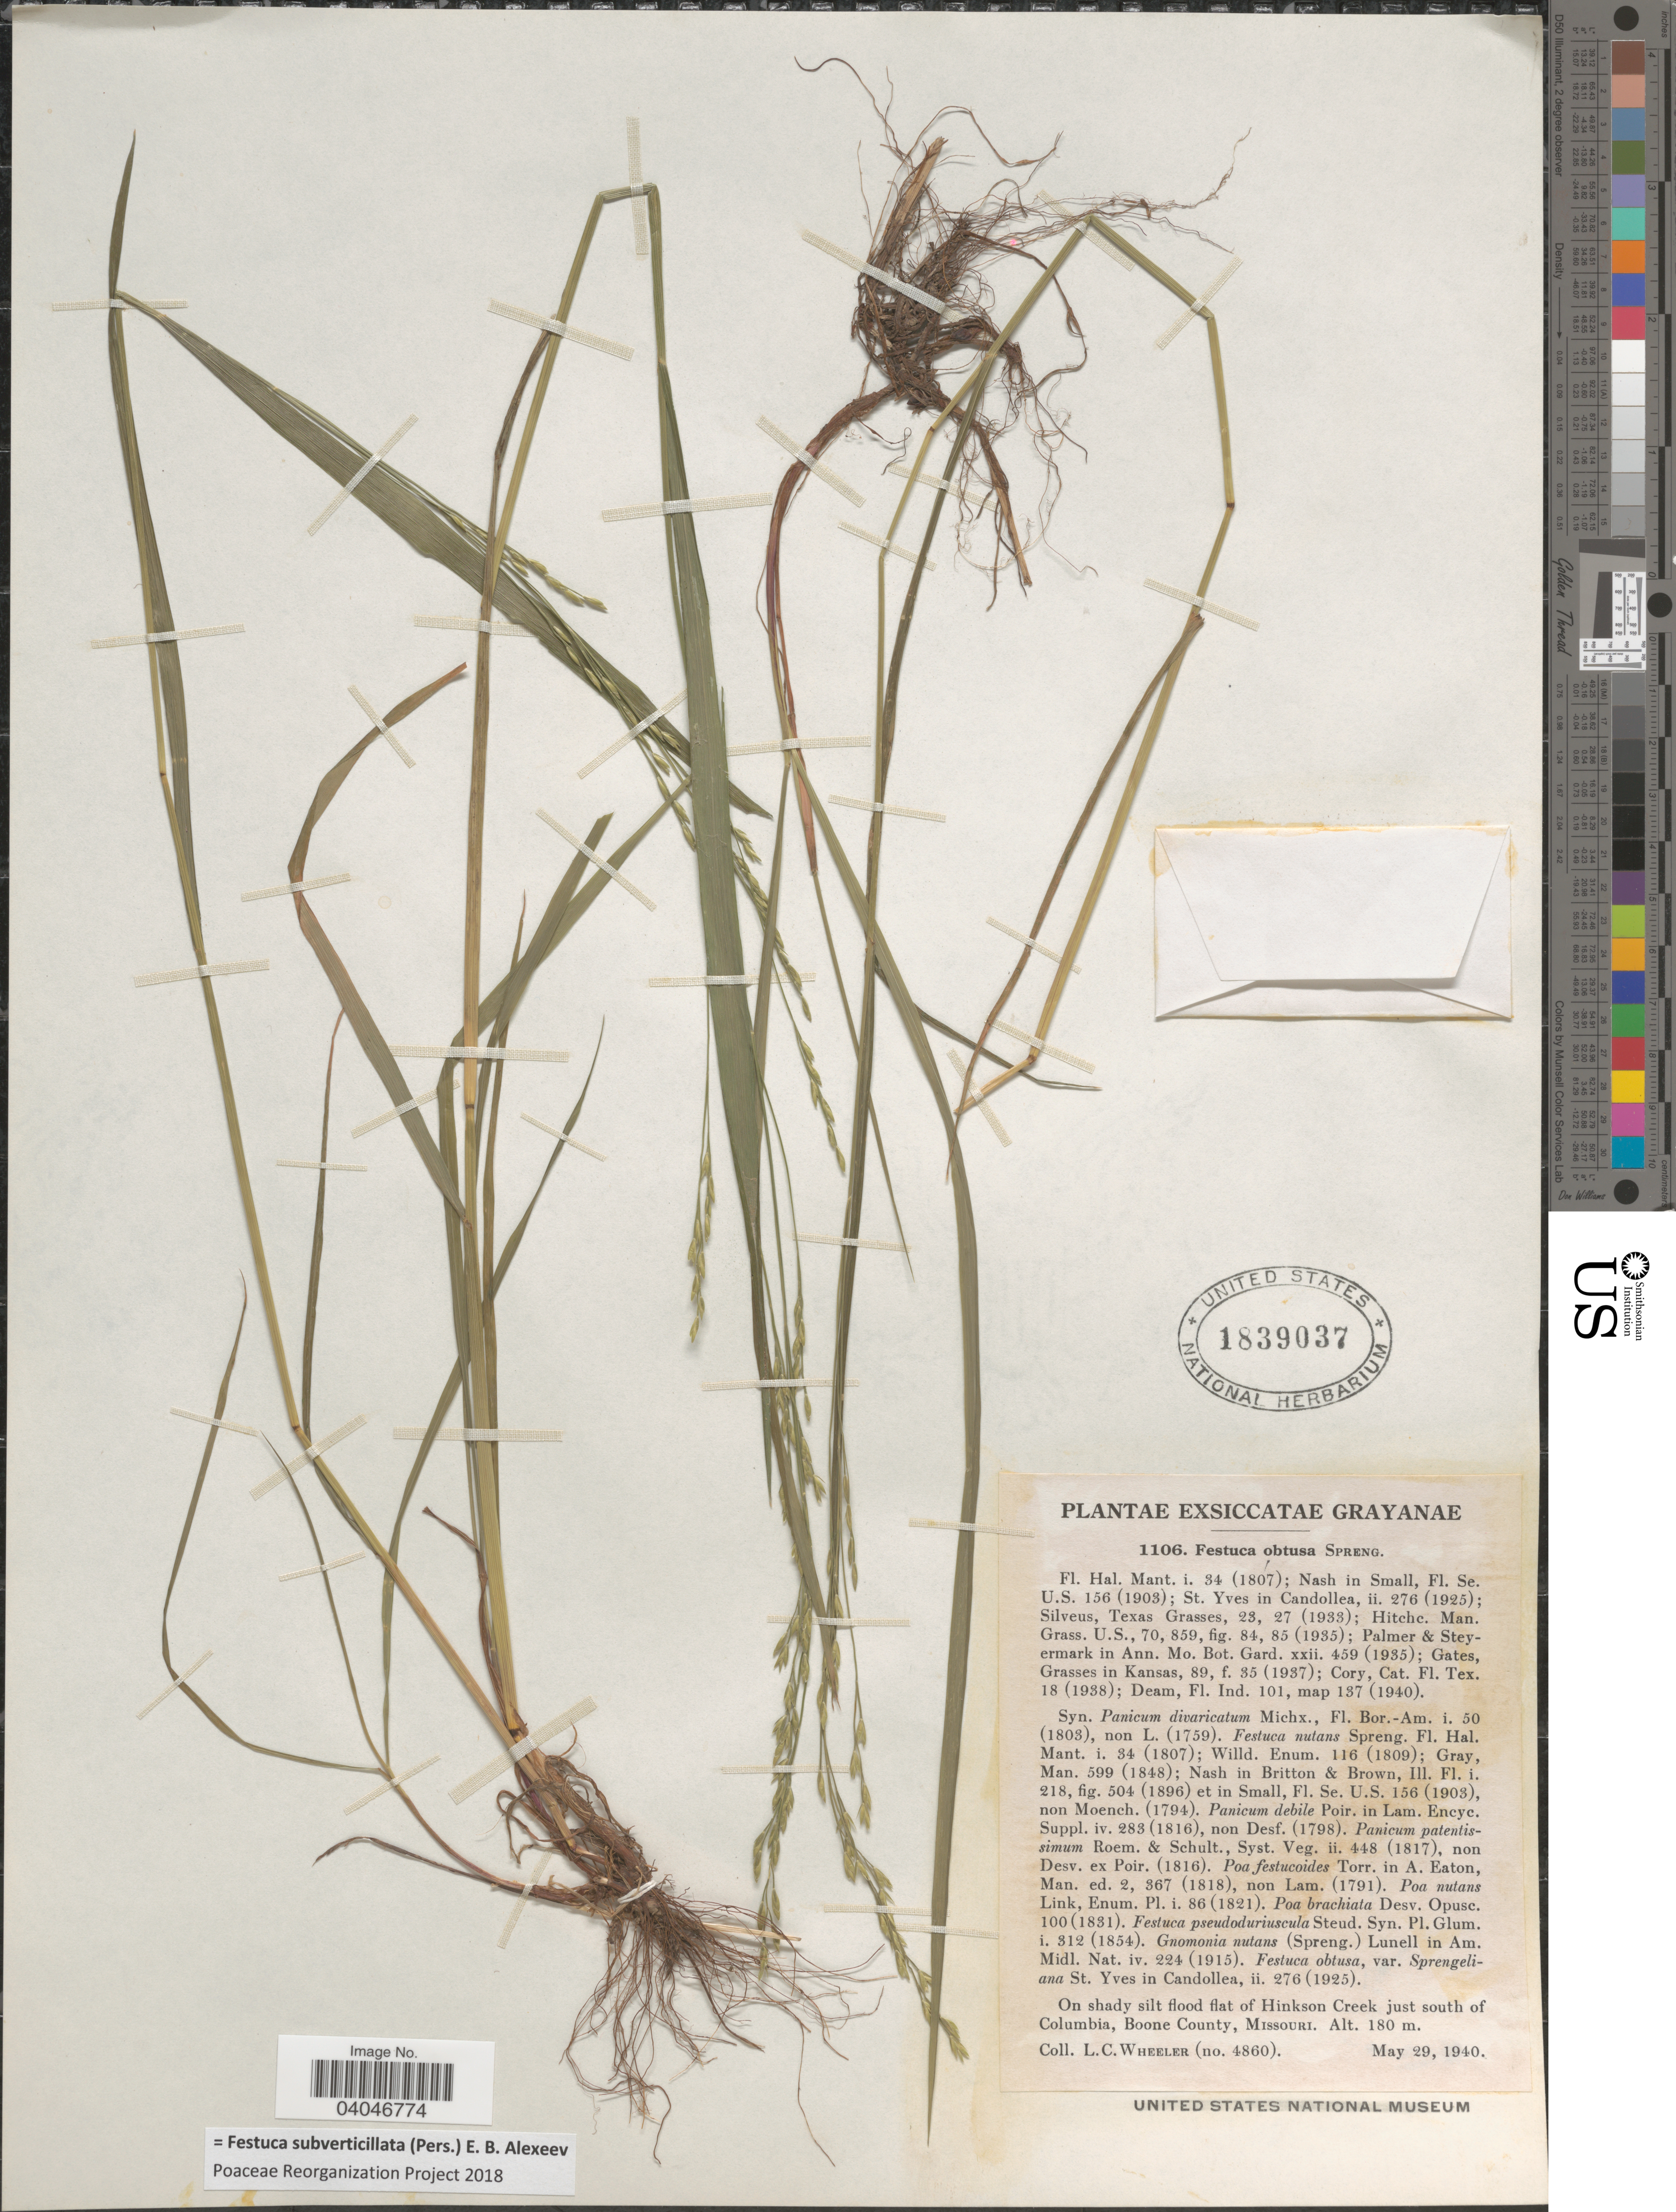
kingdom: Plantae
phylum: Tracheophyta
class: Liliopsida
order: Poales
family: Poaceae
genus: Festuca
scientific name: Festuca subverticillata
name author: (Pers.) E.B. Alexeev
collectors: L. C. Wheeler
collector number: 1106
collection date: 1940-05-29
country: United States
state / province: Missouri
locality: On shady silt flood flat of Hinkson Creek just south of Columbia, Boone County.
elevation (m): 180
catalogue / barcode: US 1839037